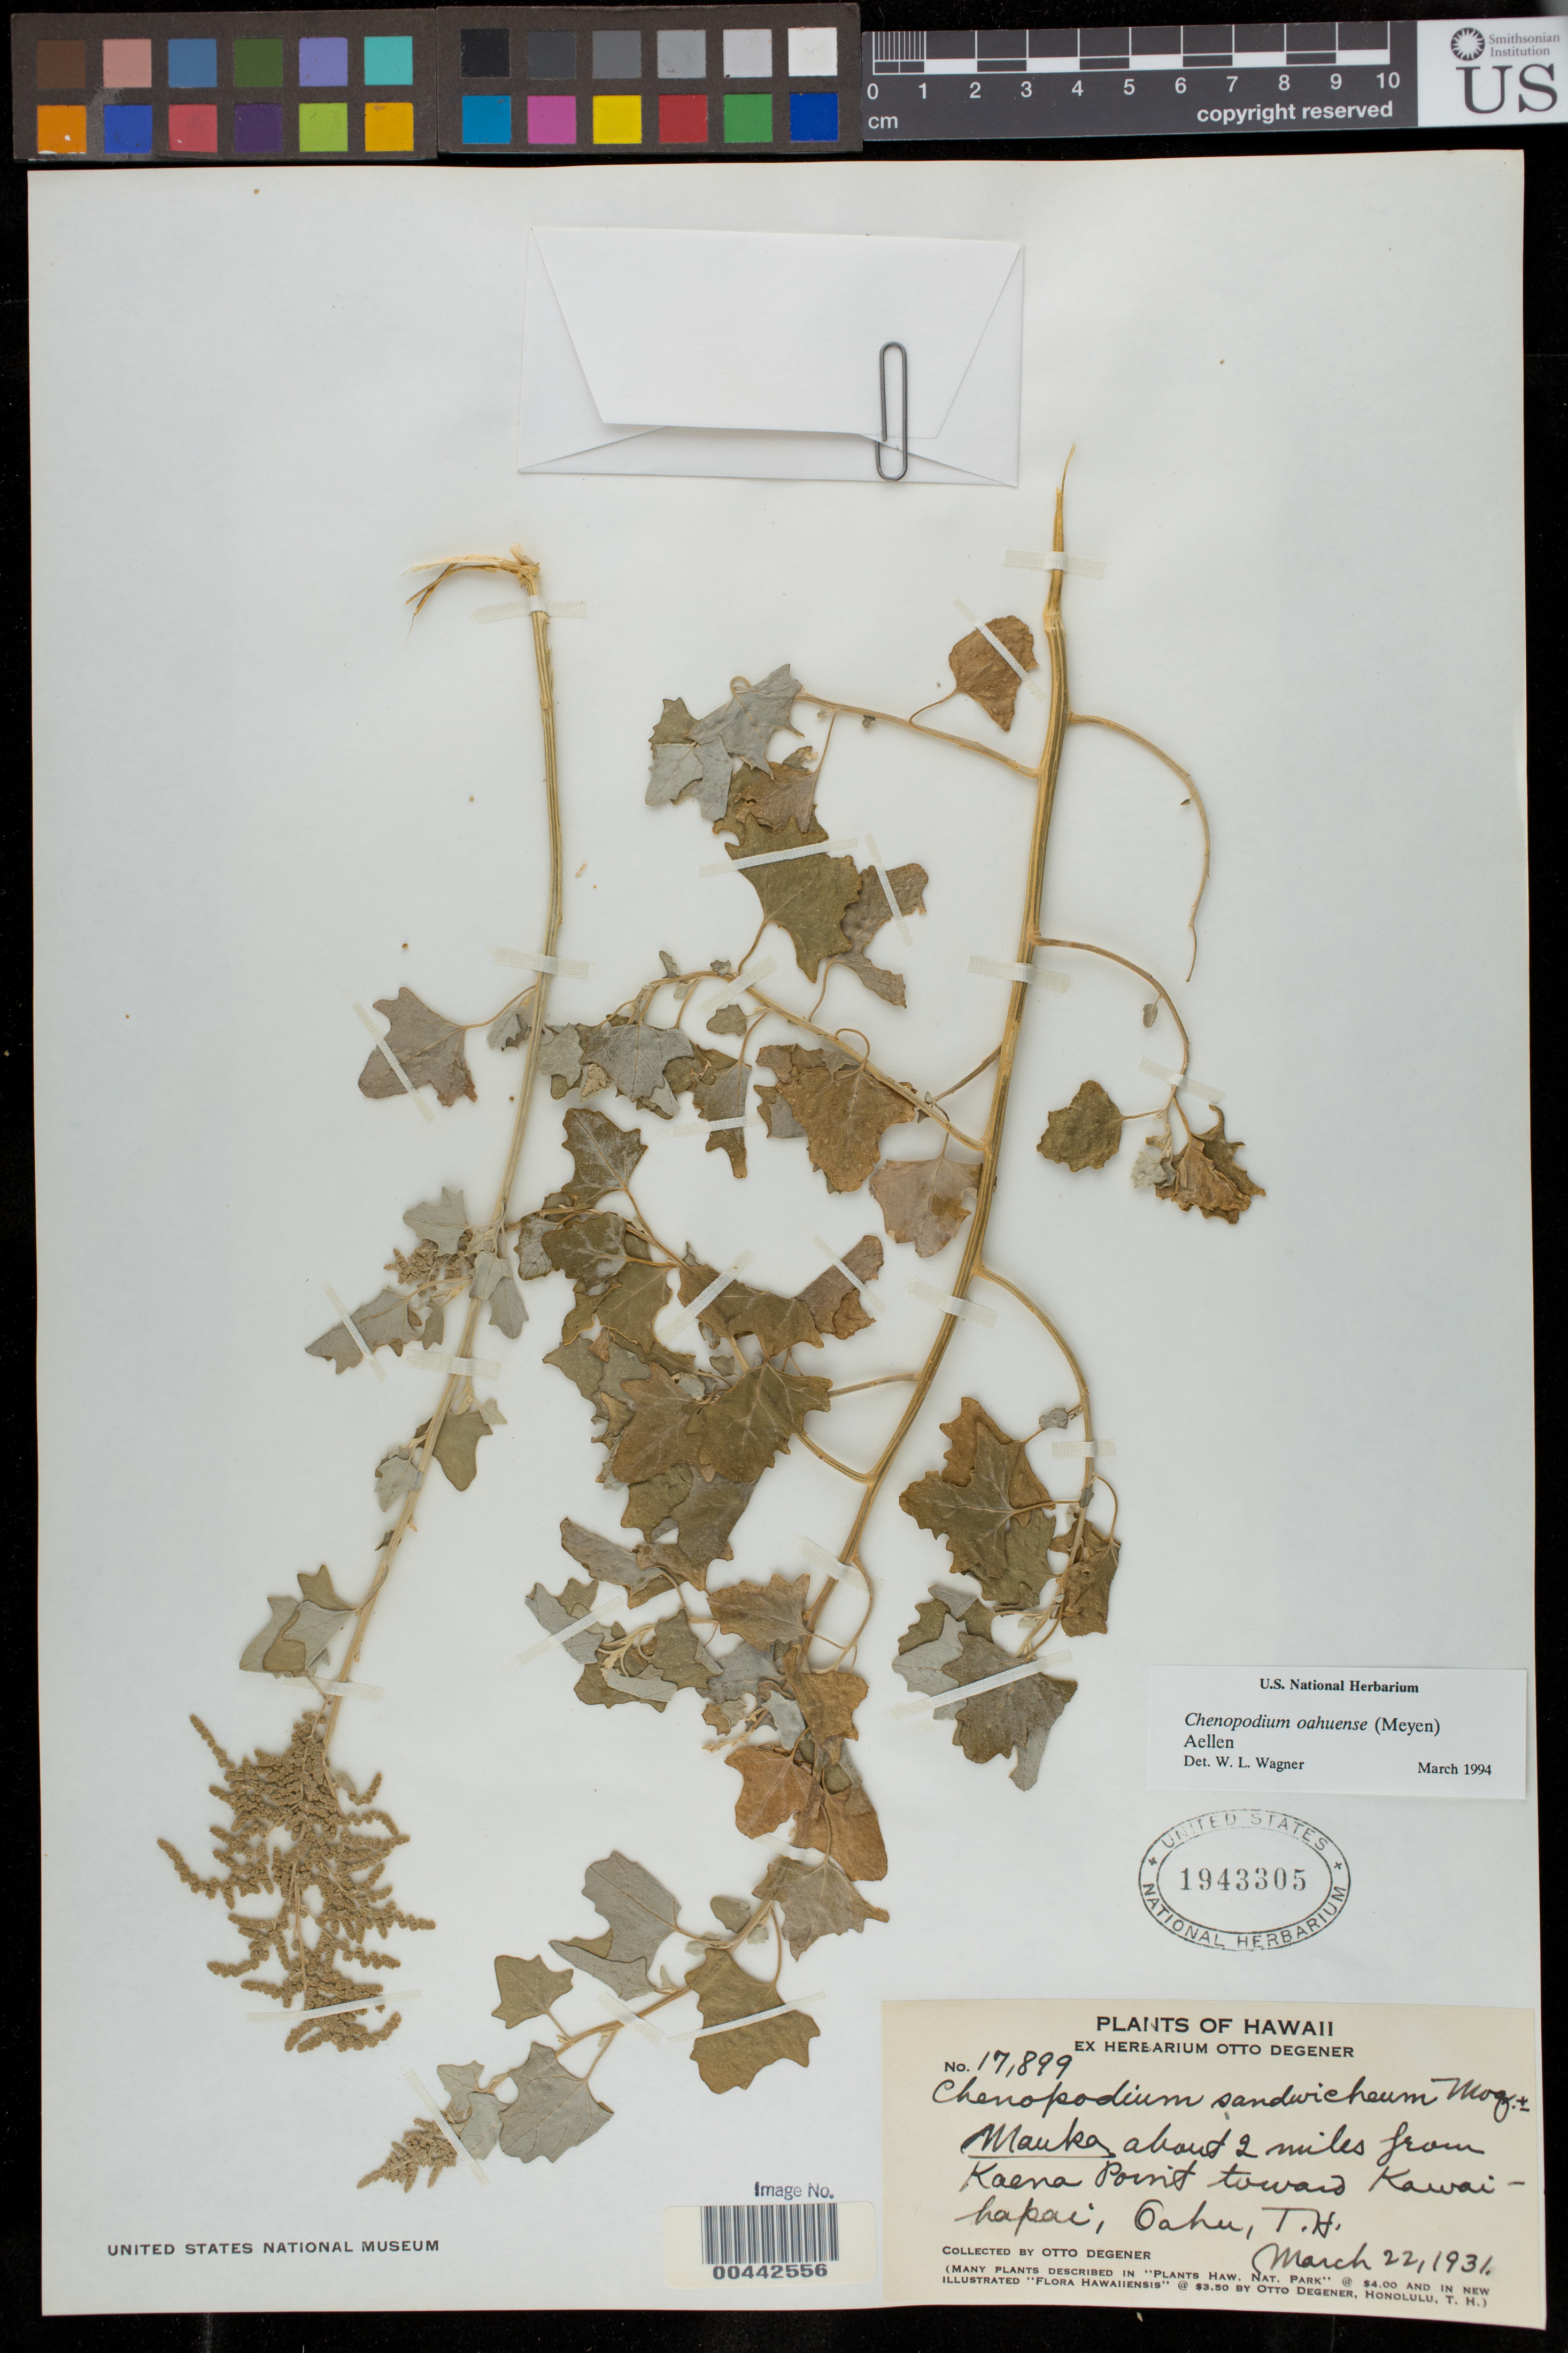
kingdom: Plantae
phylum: Tracheophyta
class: Magnoliopsida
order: Caryophyllales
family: Amaranthaceae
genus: Chenopodium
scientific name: Chenopodium oahuense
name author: (Meyen) Aellen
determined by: Wagner, W. L., (BOT), Smithsonian Institution - National Museum of Natural History (UNITED STATES)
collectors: O. Degener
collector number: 17899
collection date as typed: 22 Mar 1931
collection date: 1931-03-22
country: United States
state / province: Hawaii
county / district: Honolulu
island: Oahu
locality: Mauka about 2 miles from Kaena Point toward Kawaihapai.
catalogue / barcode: US 1943305